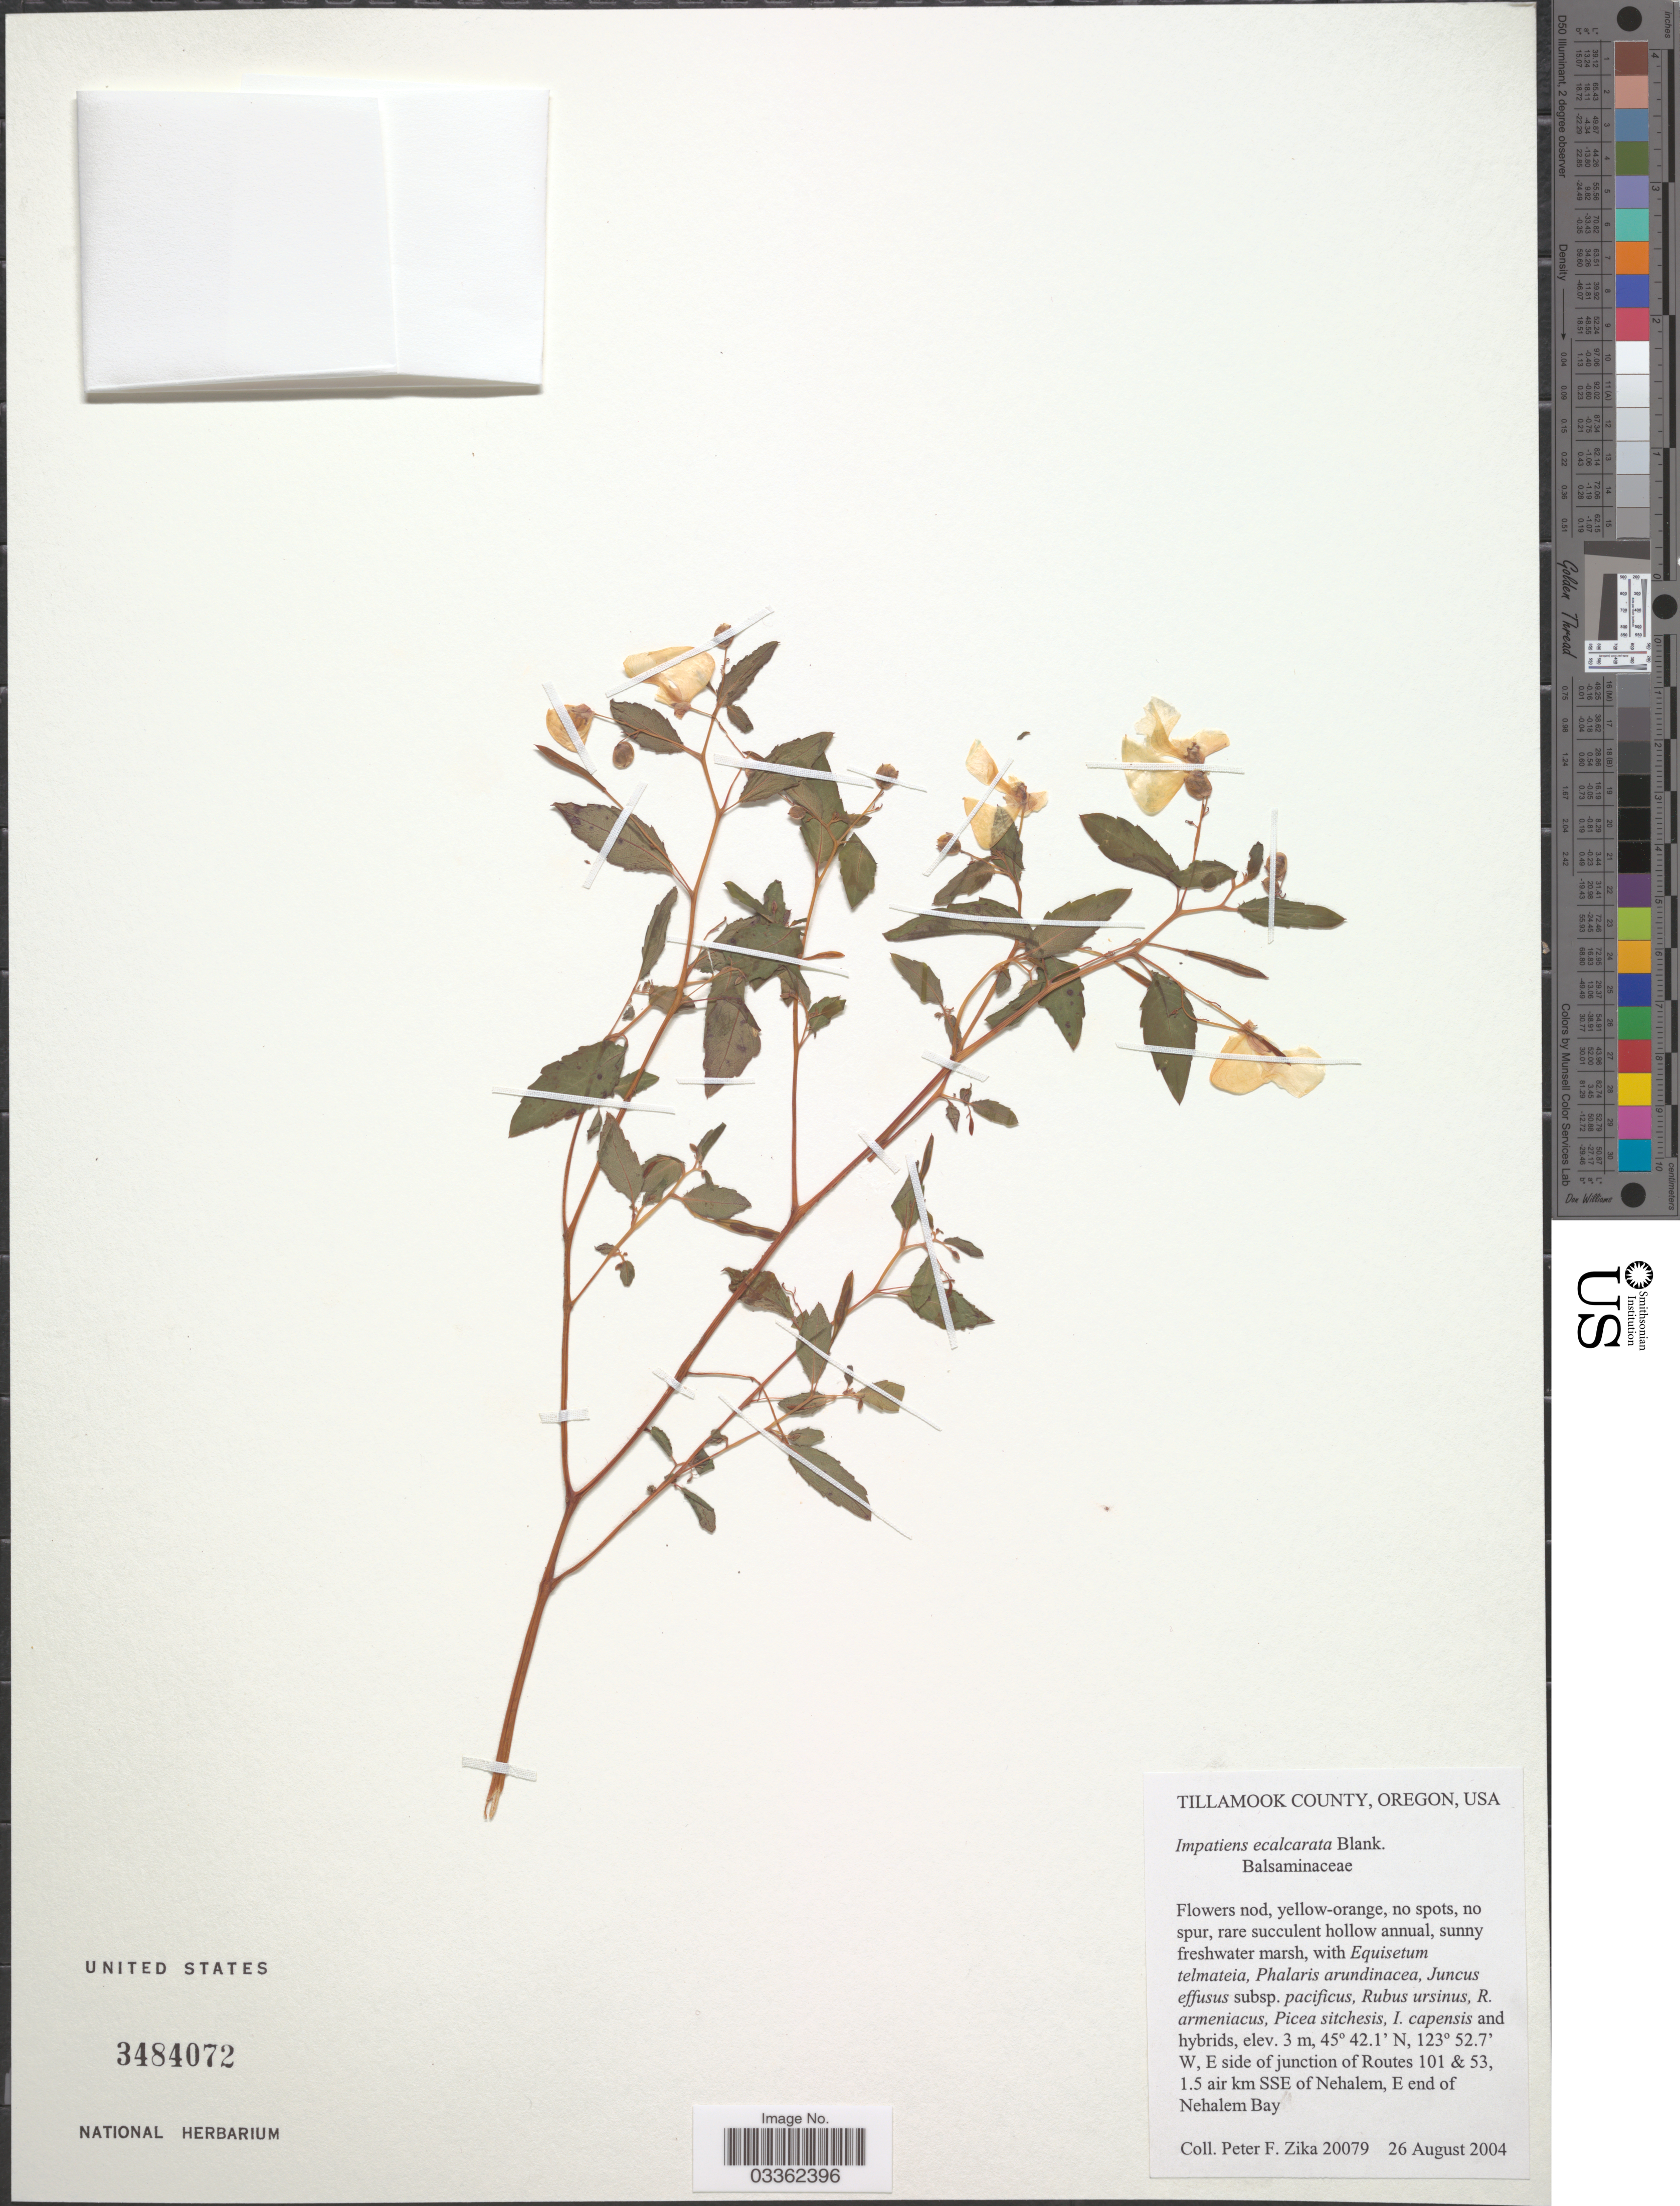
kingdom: Plantae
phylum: Tracheophyta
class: Magnoliopsida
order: Ericales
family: Balsaminaceae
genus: Impatiens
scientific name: Impatiens ecalcarata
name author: Collett & Hemsl.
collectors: P. F. Zika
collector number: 20079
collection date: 2004-08-26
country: United States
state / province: Oregon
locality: Tillamook County. E side of junction of Routes 101 & 53, 1.5 air km SSE of Nehalem, E end of Nehalem Bay.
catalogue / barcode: US 3484072